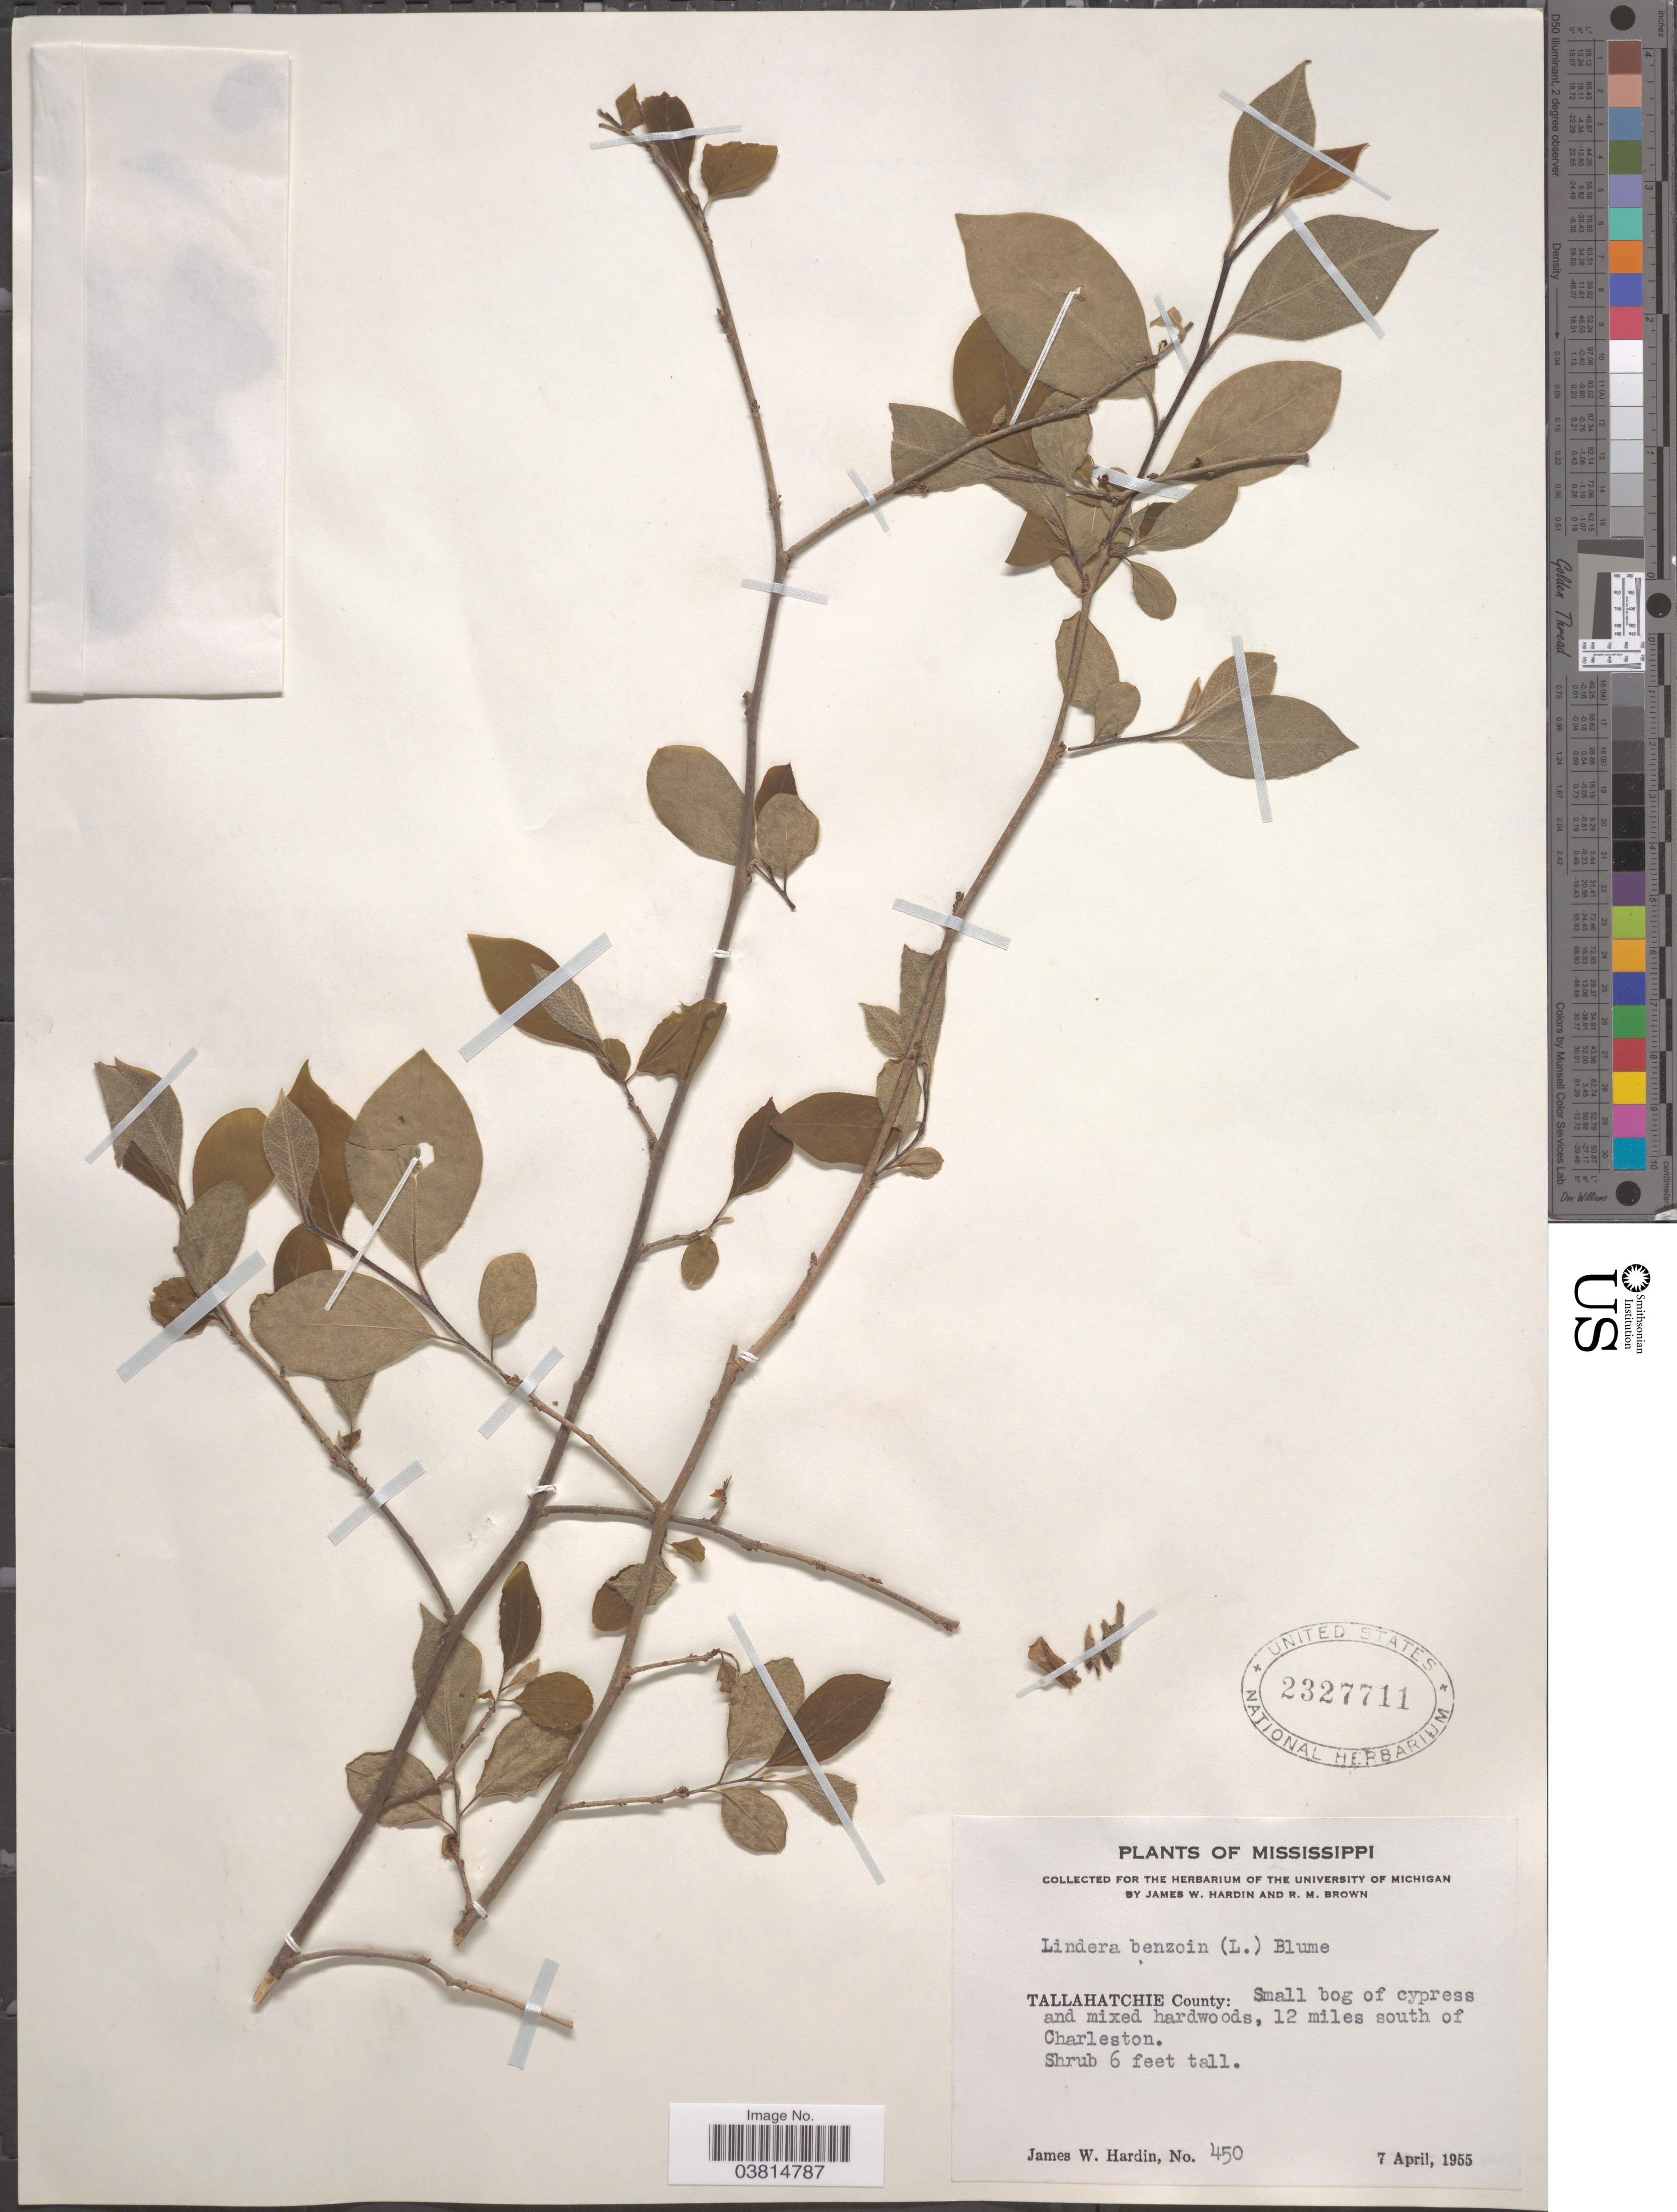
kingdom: Plantae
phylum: Tracheophyta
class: Magnoliopsida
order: Laurales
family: Lauraceae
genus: Lindera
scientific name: Lindera benzoin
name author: (L.) Blume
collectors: J. W. Hardin & R. Brown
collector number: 450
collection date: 1955-04-07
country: United States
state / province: Mississippi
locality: Tallahatchie County: 12 miles south of Charleston.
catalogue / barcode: US 2327711